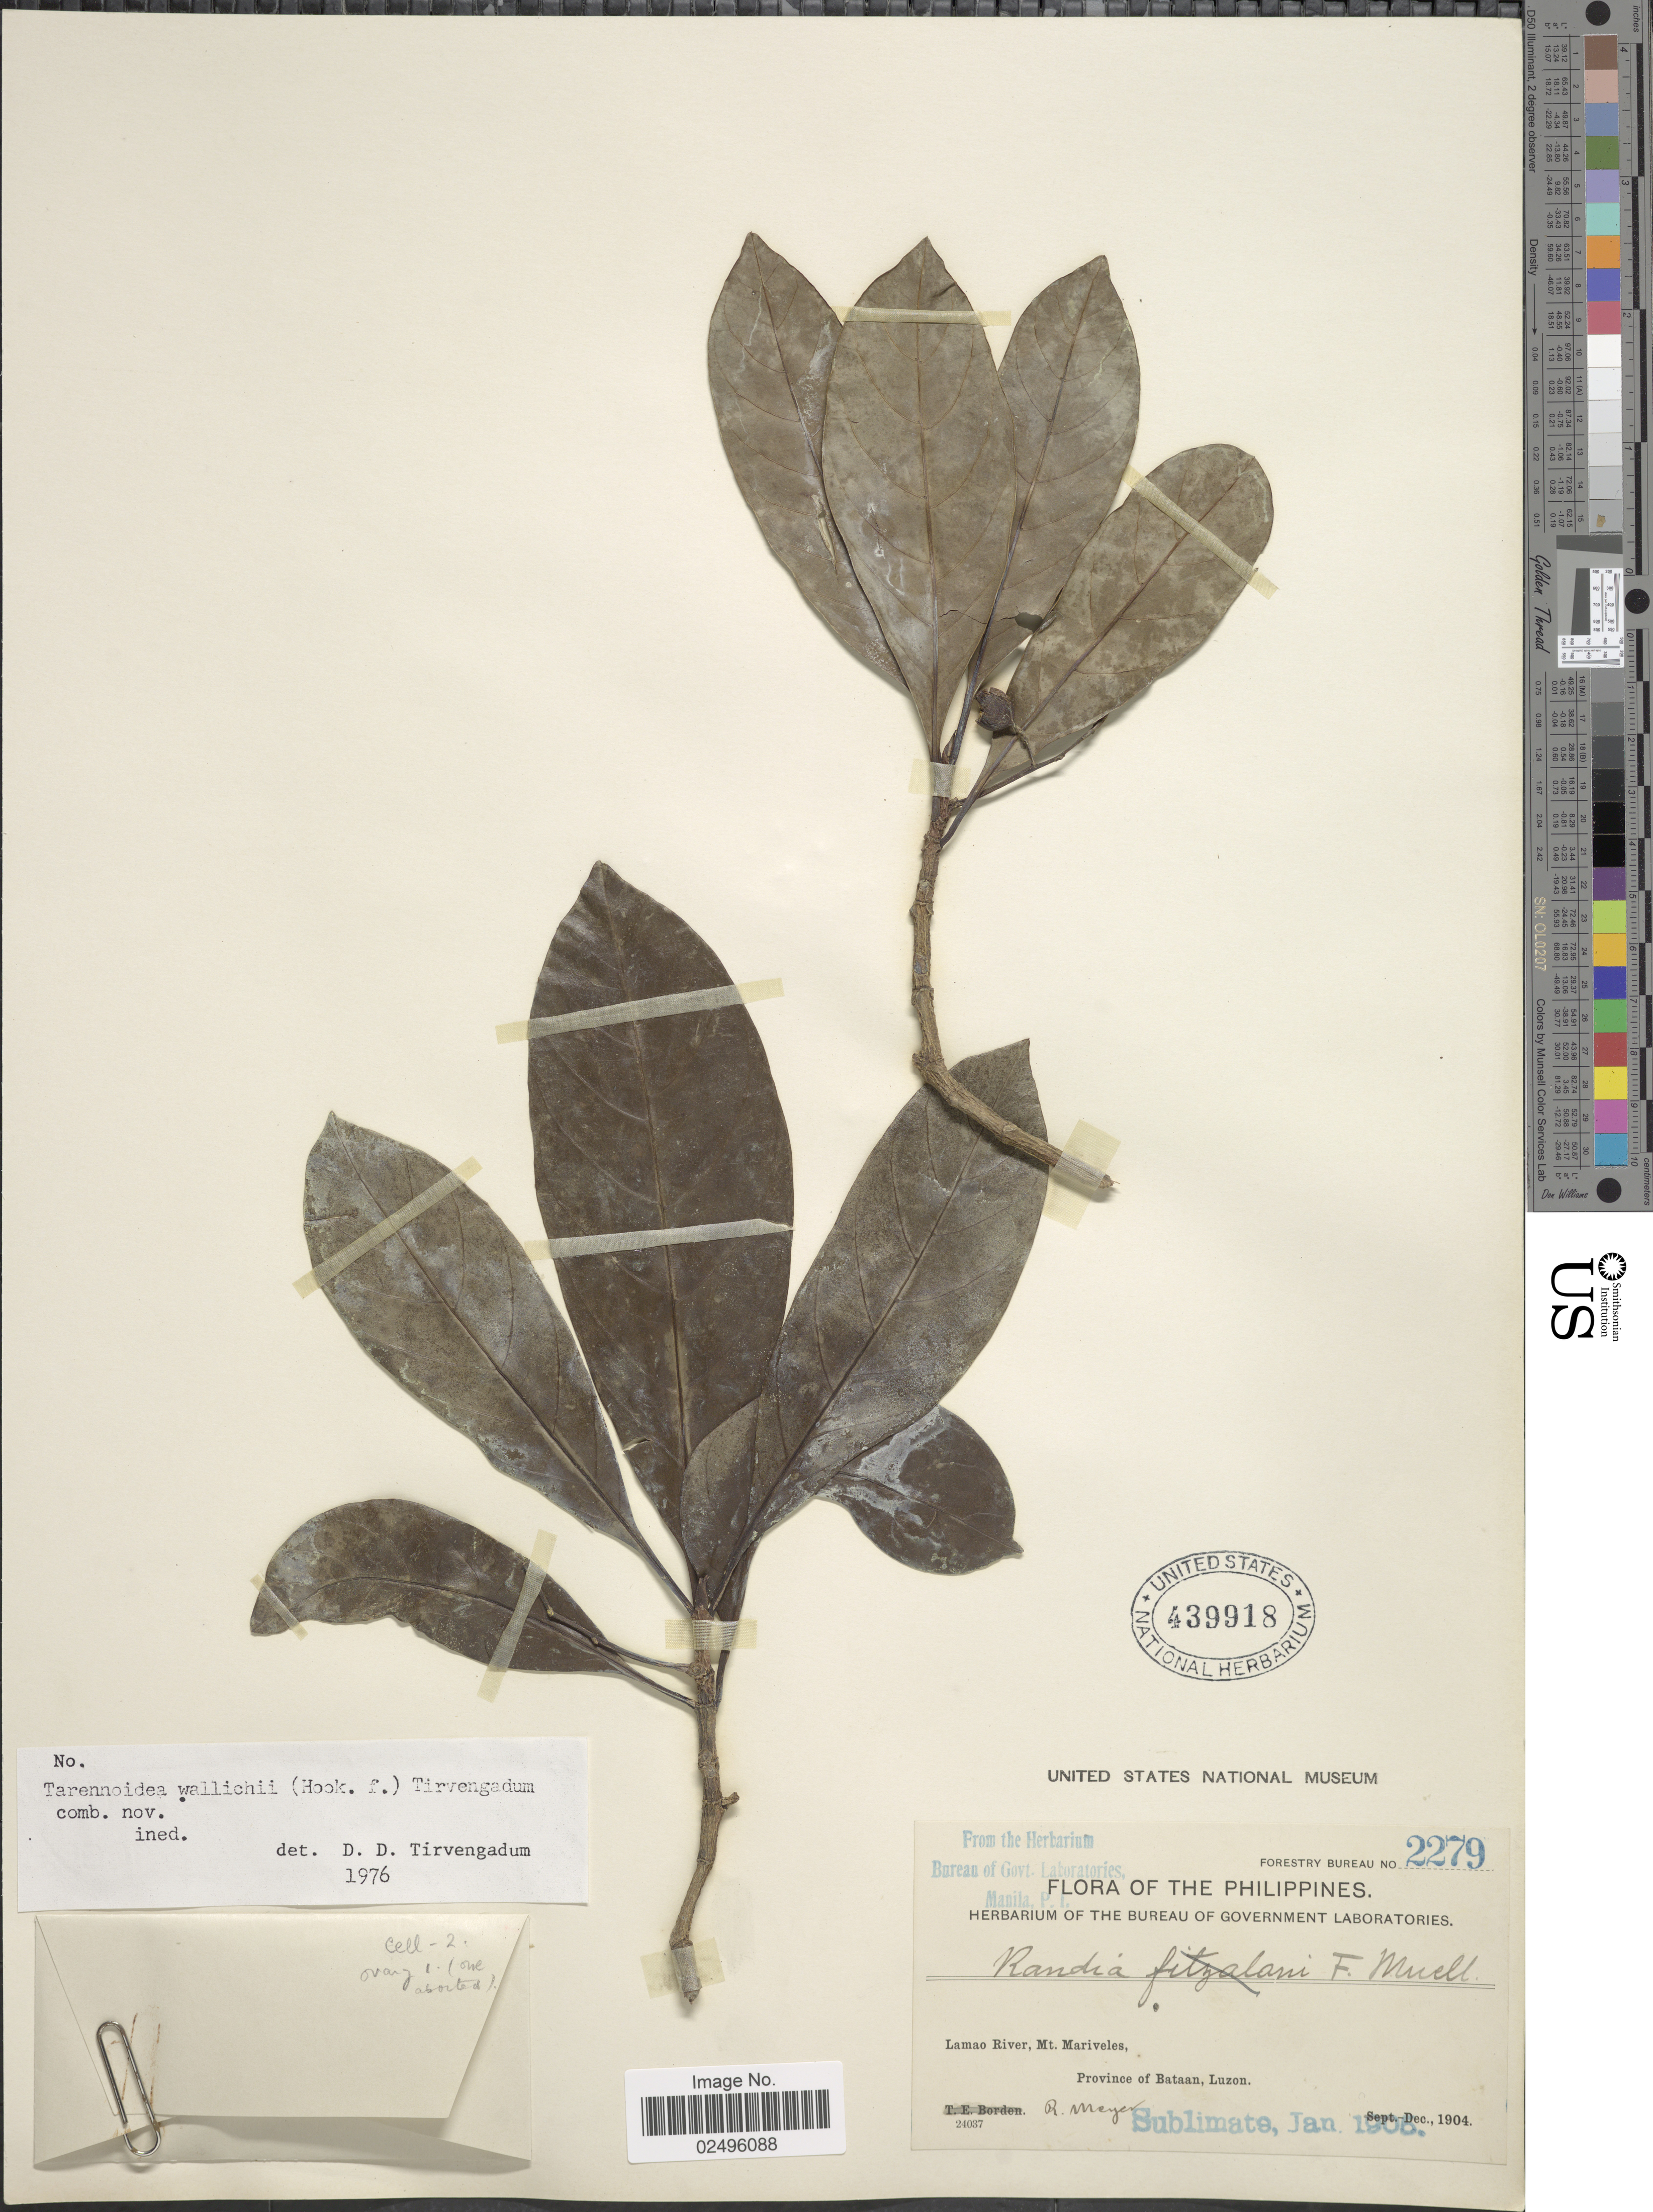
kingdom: Plantae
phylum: Tracheophyta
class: Magnoliopsida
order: Gentianales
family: Rubiaceae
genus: Tarennoidea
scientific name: Tarennoidea wallichii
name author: (Hook. f.) Tirveng. & Sastre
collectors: R. Meyer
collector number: Forestry Bureau 2279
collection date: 1904-12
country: Philippines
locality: Lamao River, Mt. Mariveles, Province of Bataan, Luzon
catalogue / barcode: US 439918